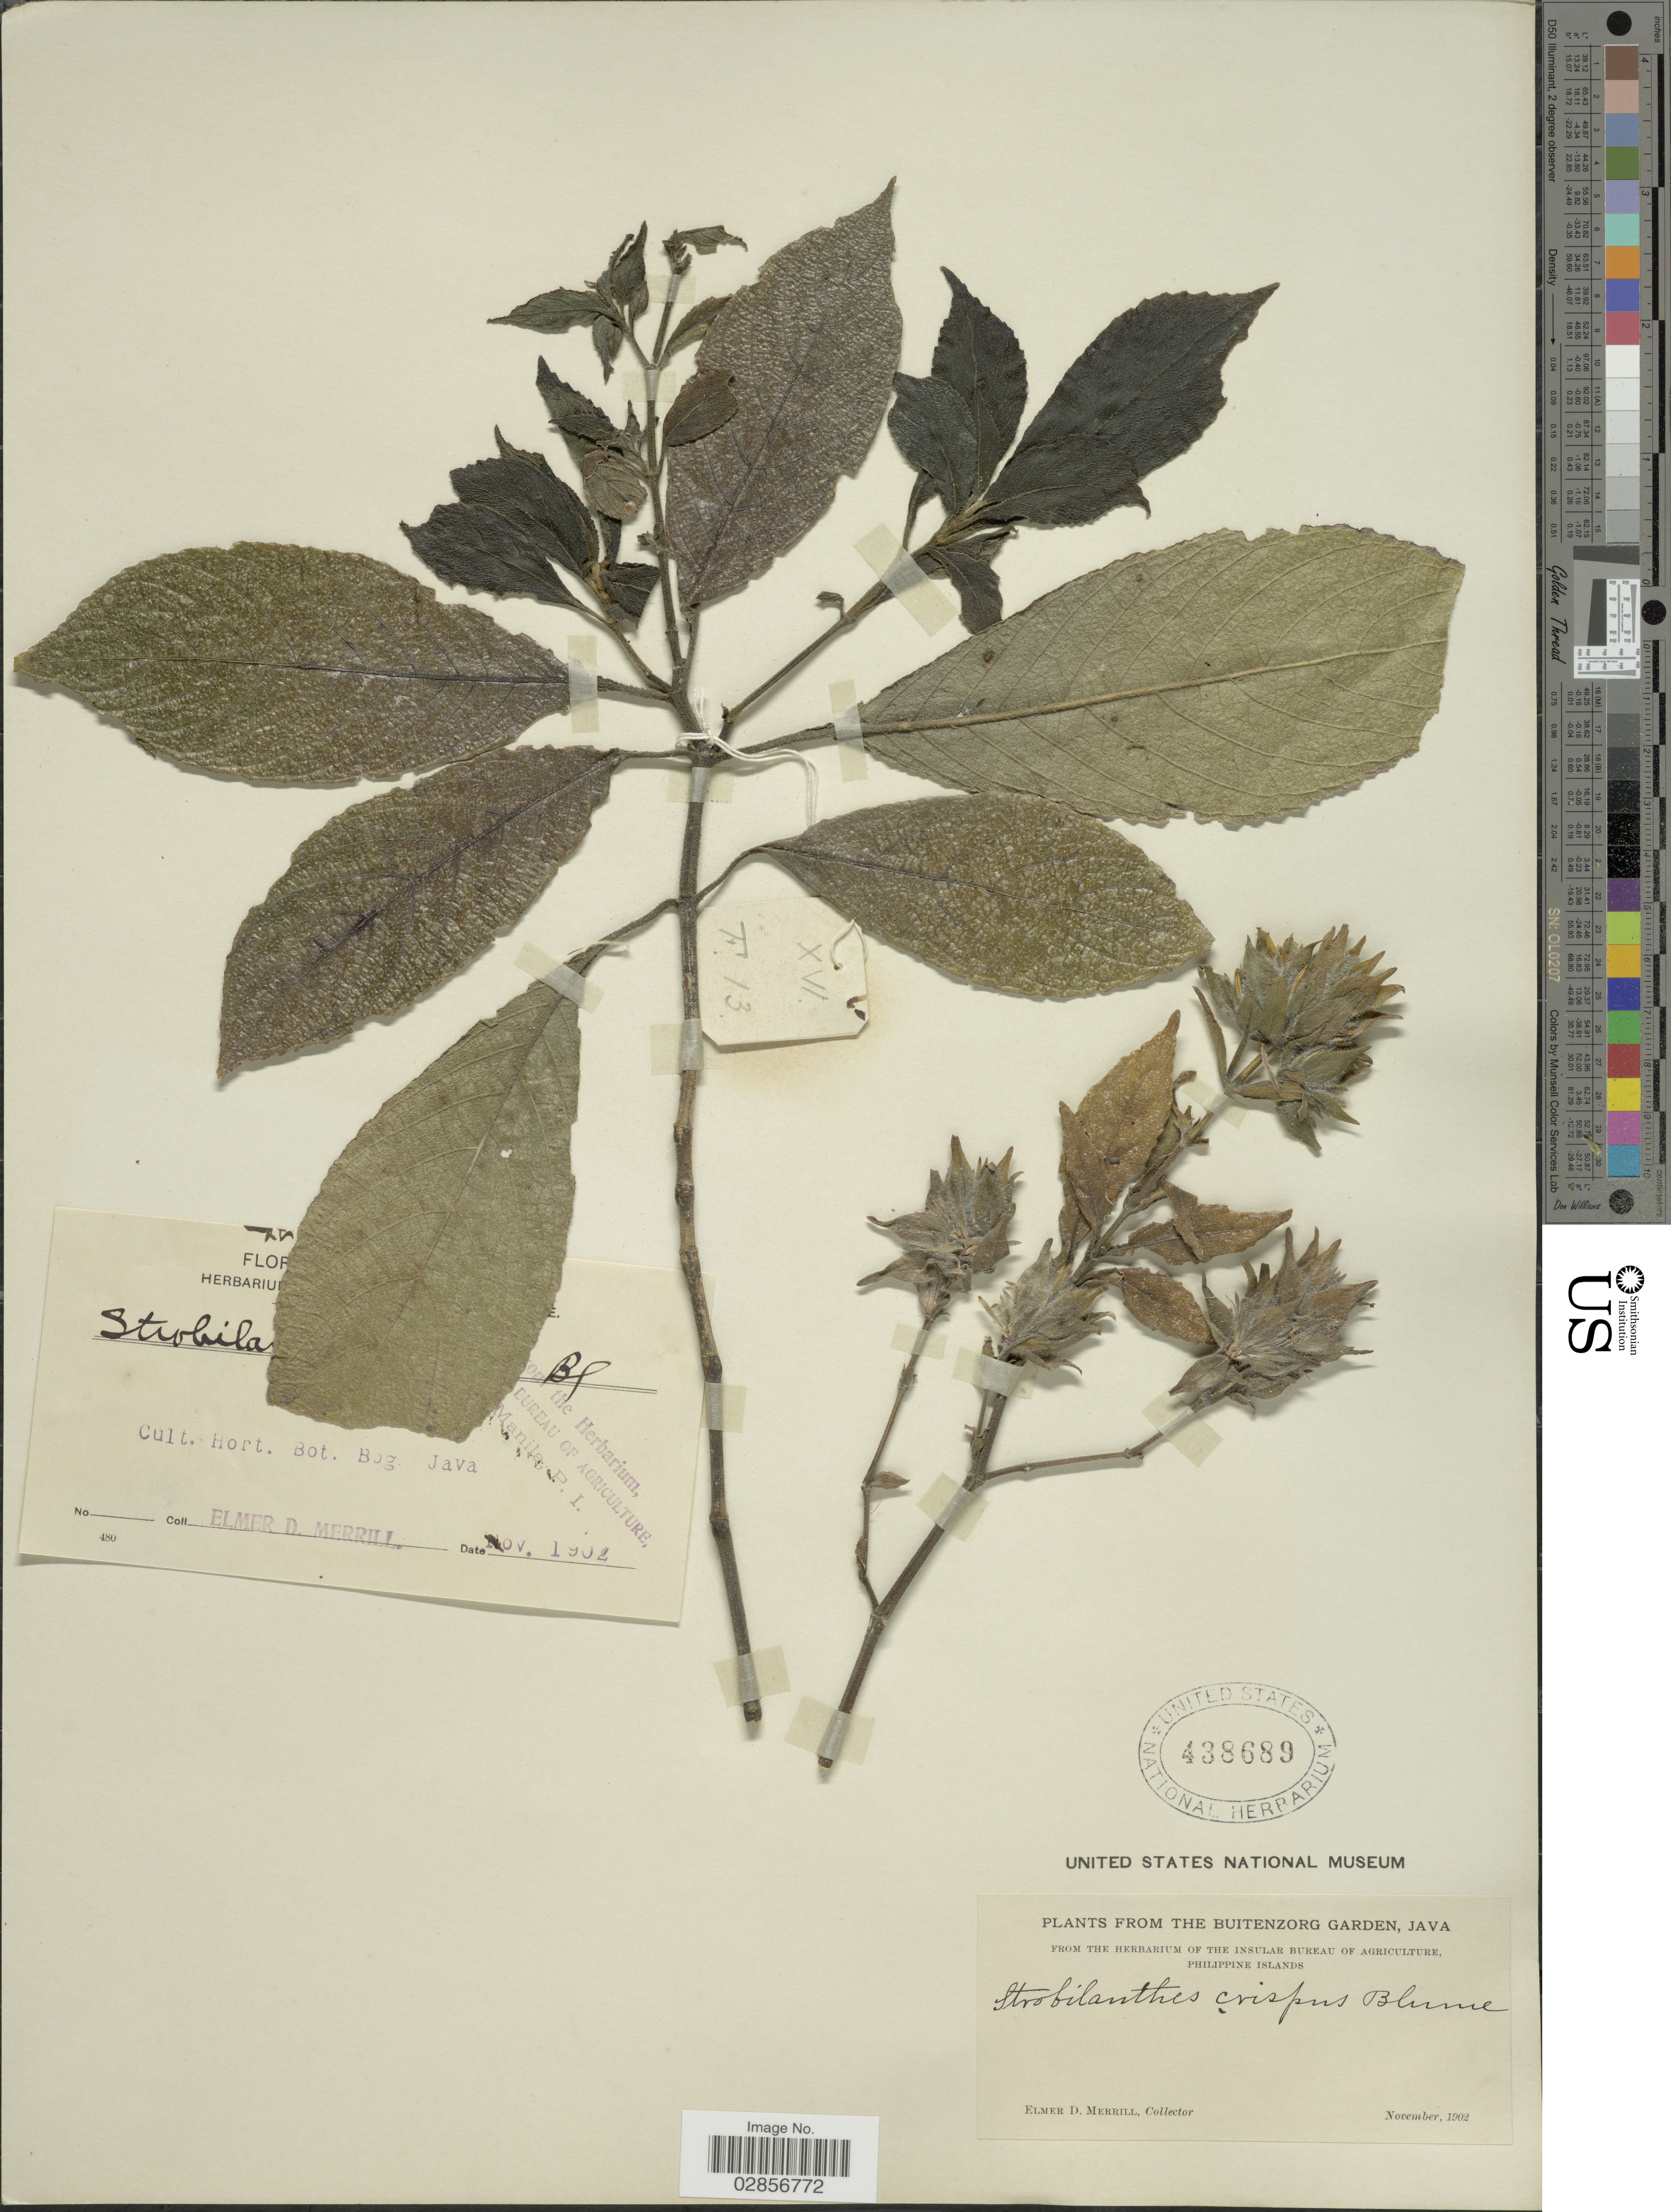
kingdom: Plantae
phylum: Tracheophyta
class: Magnoliopsida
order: Lamiales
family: Acanthaceae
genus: Strobilanthes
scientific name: Strobilanthes crispus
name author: L.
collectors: E. D. Merrill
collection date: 1902-11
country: Indonesia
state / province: Java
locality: Buitenzorg Garden. Hort. Bot. Bog. Java.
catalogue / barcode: US 438689